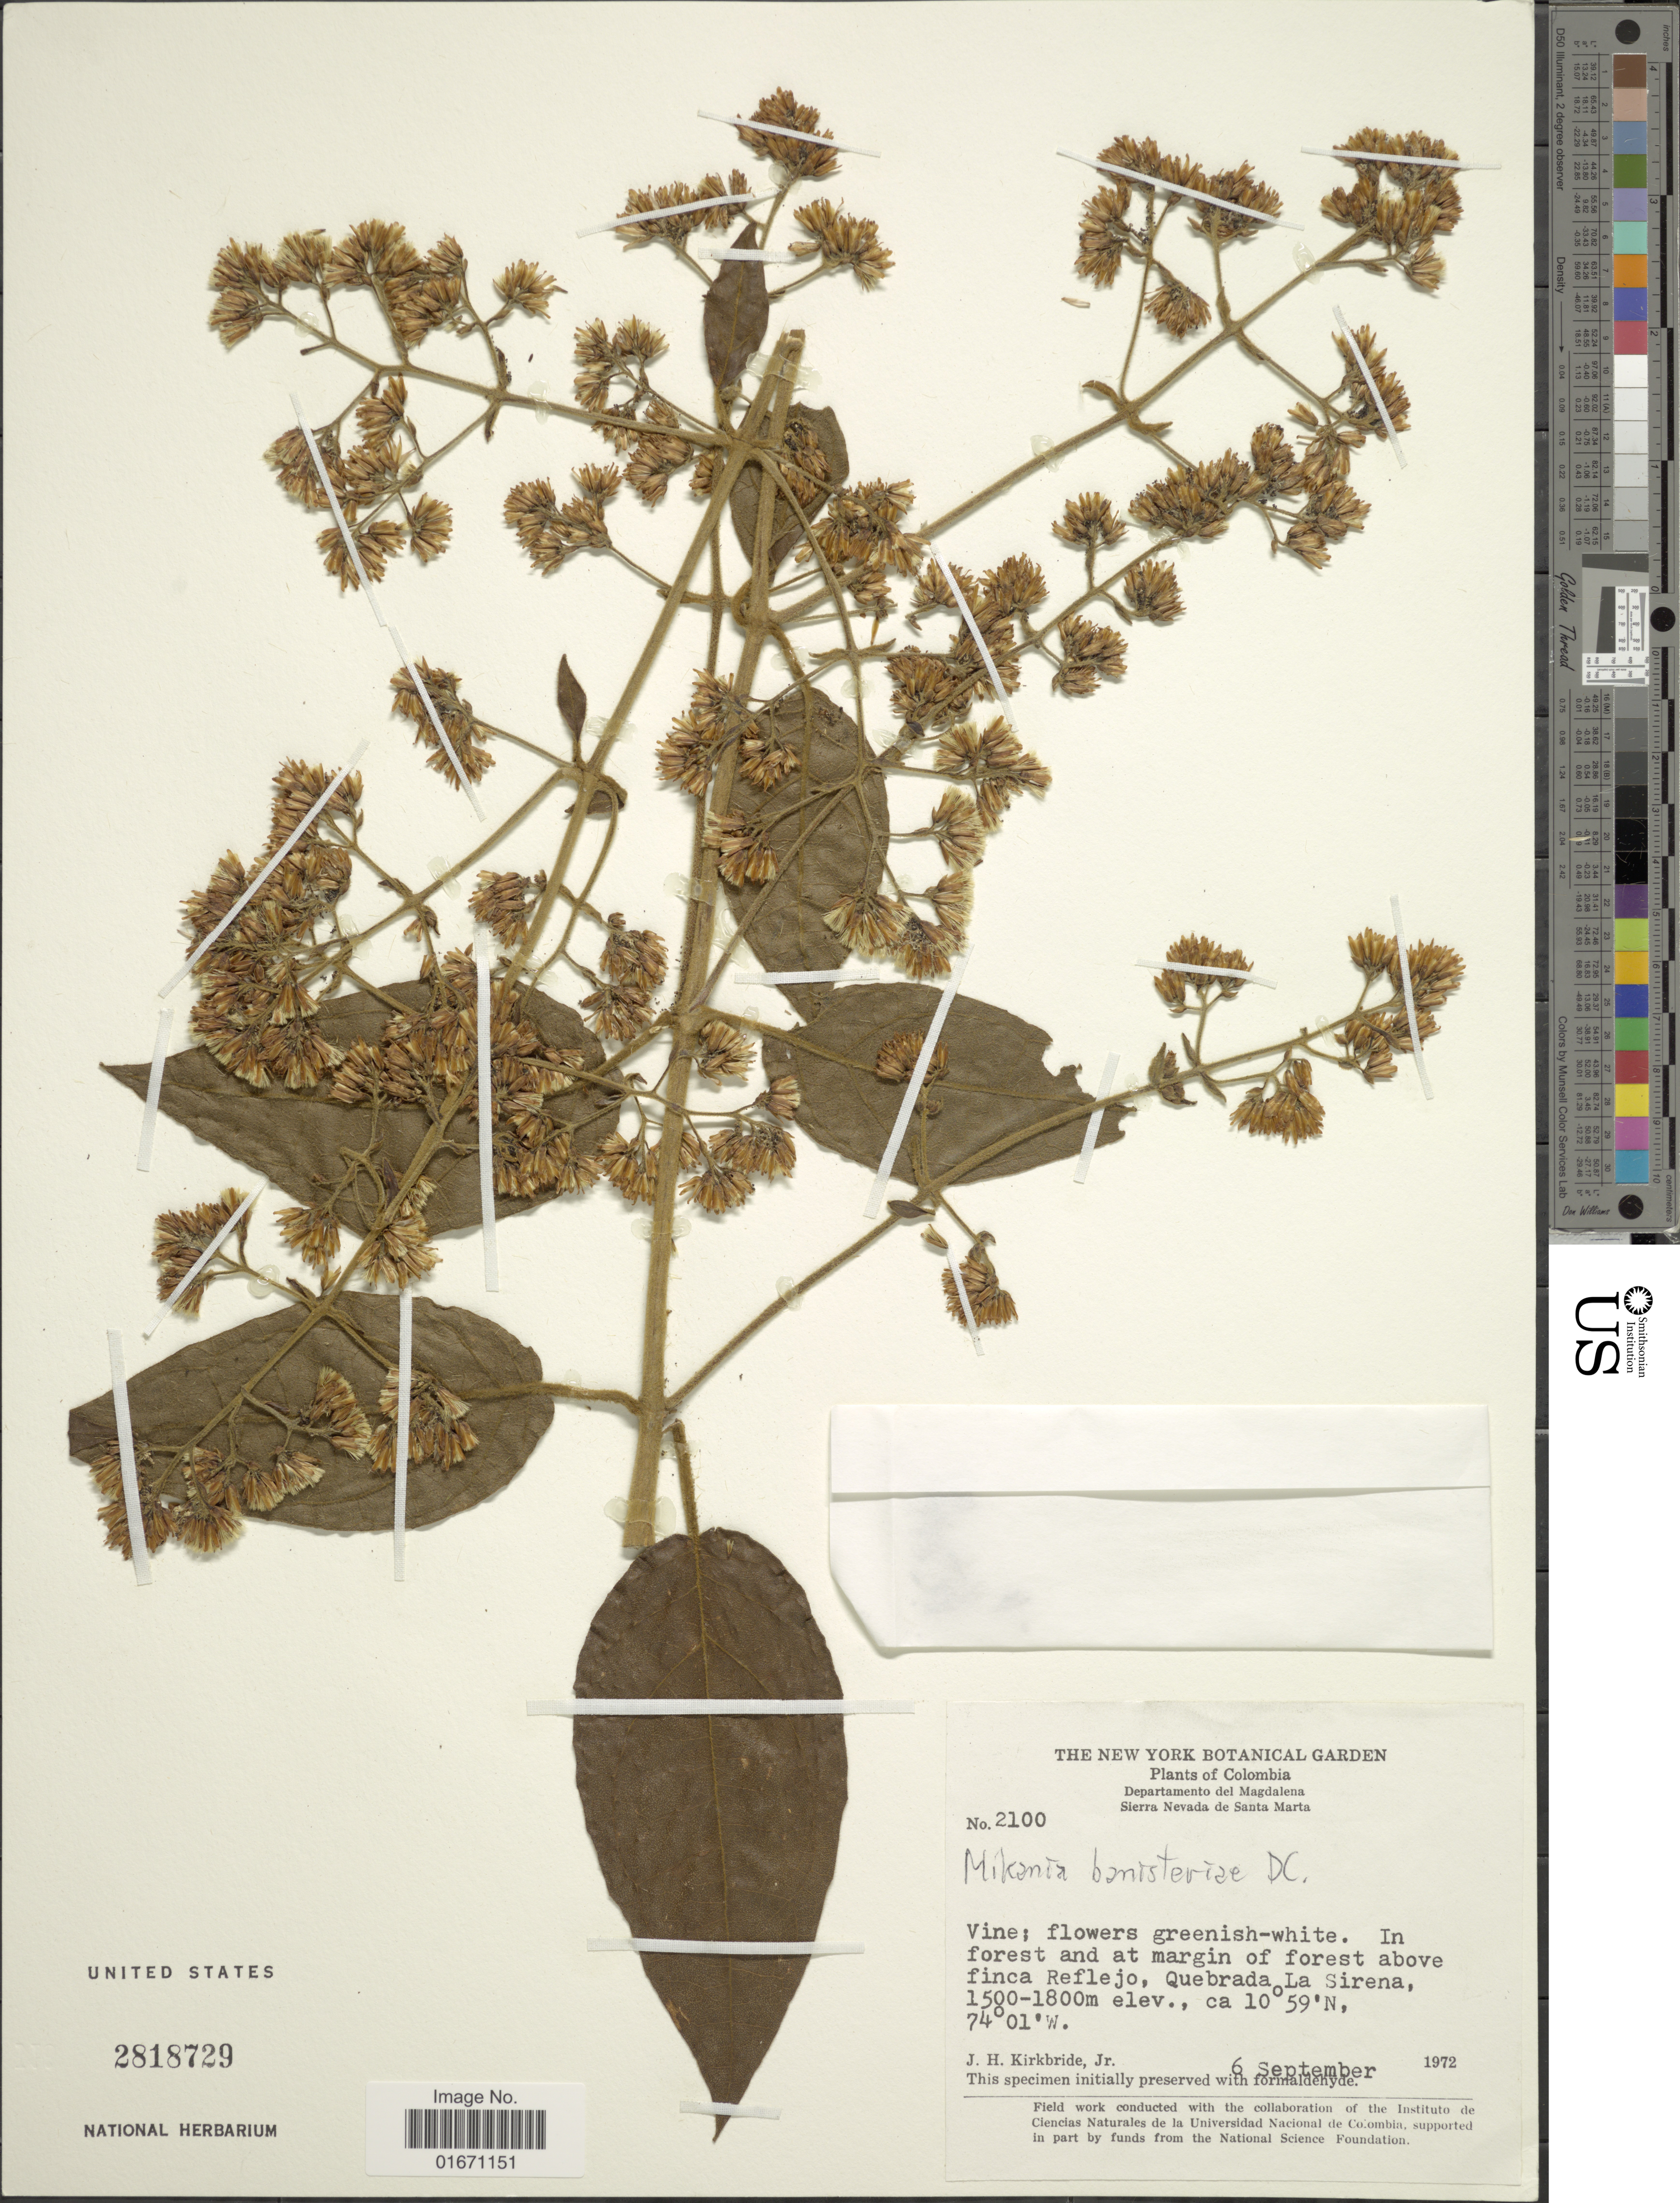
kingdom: Plantae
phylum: Tracheophyta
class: Magnoliopsida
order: Asterales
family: Asteraceae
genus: Mikania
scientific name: Mikania banisteriae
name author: DC.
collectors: J. H. Kirkbride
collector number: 2100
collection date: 1972-09-06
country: Colombia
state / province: Magdalena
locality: Sierra Nevada de Santa Marta, forest above finca Reflejo, Quebrada La Sirena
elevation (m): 1500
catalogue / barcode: US 2818729